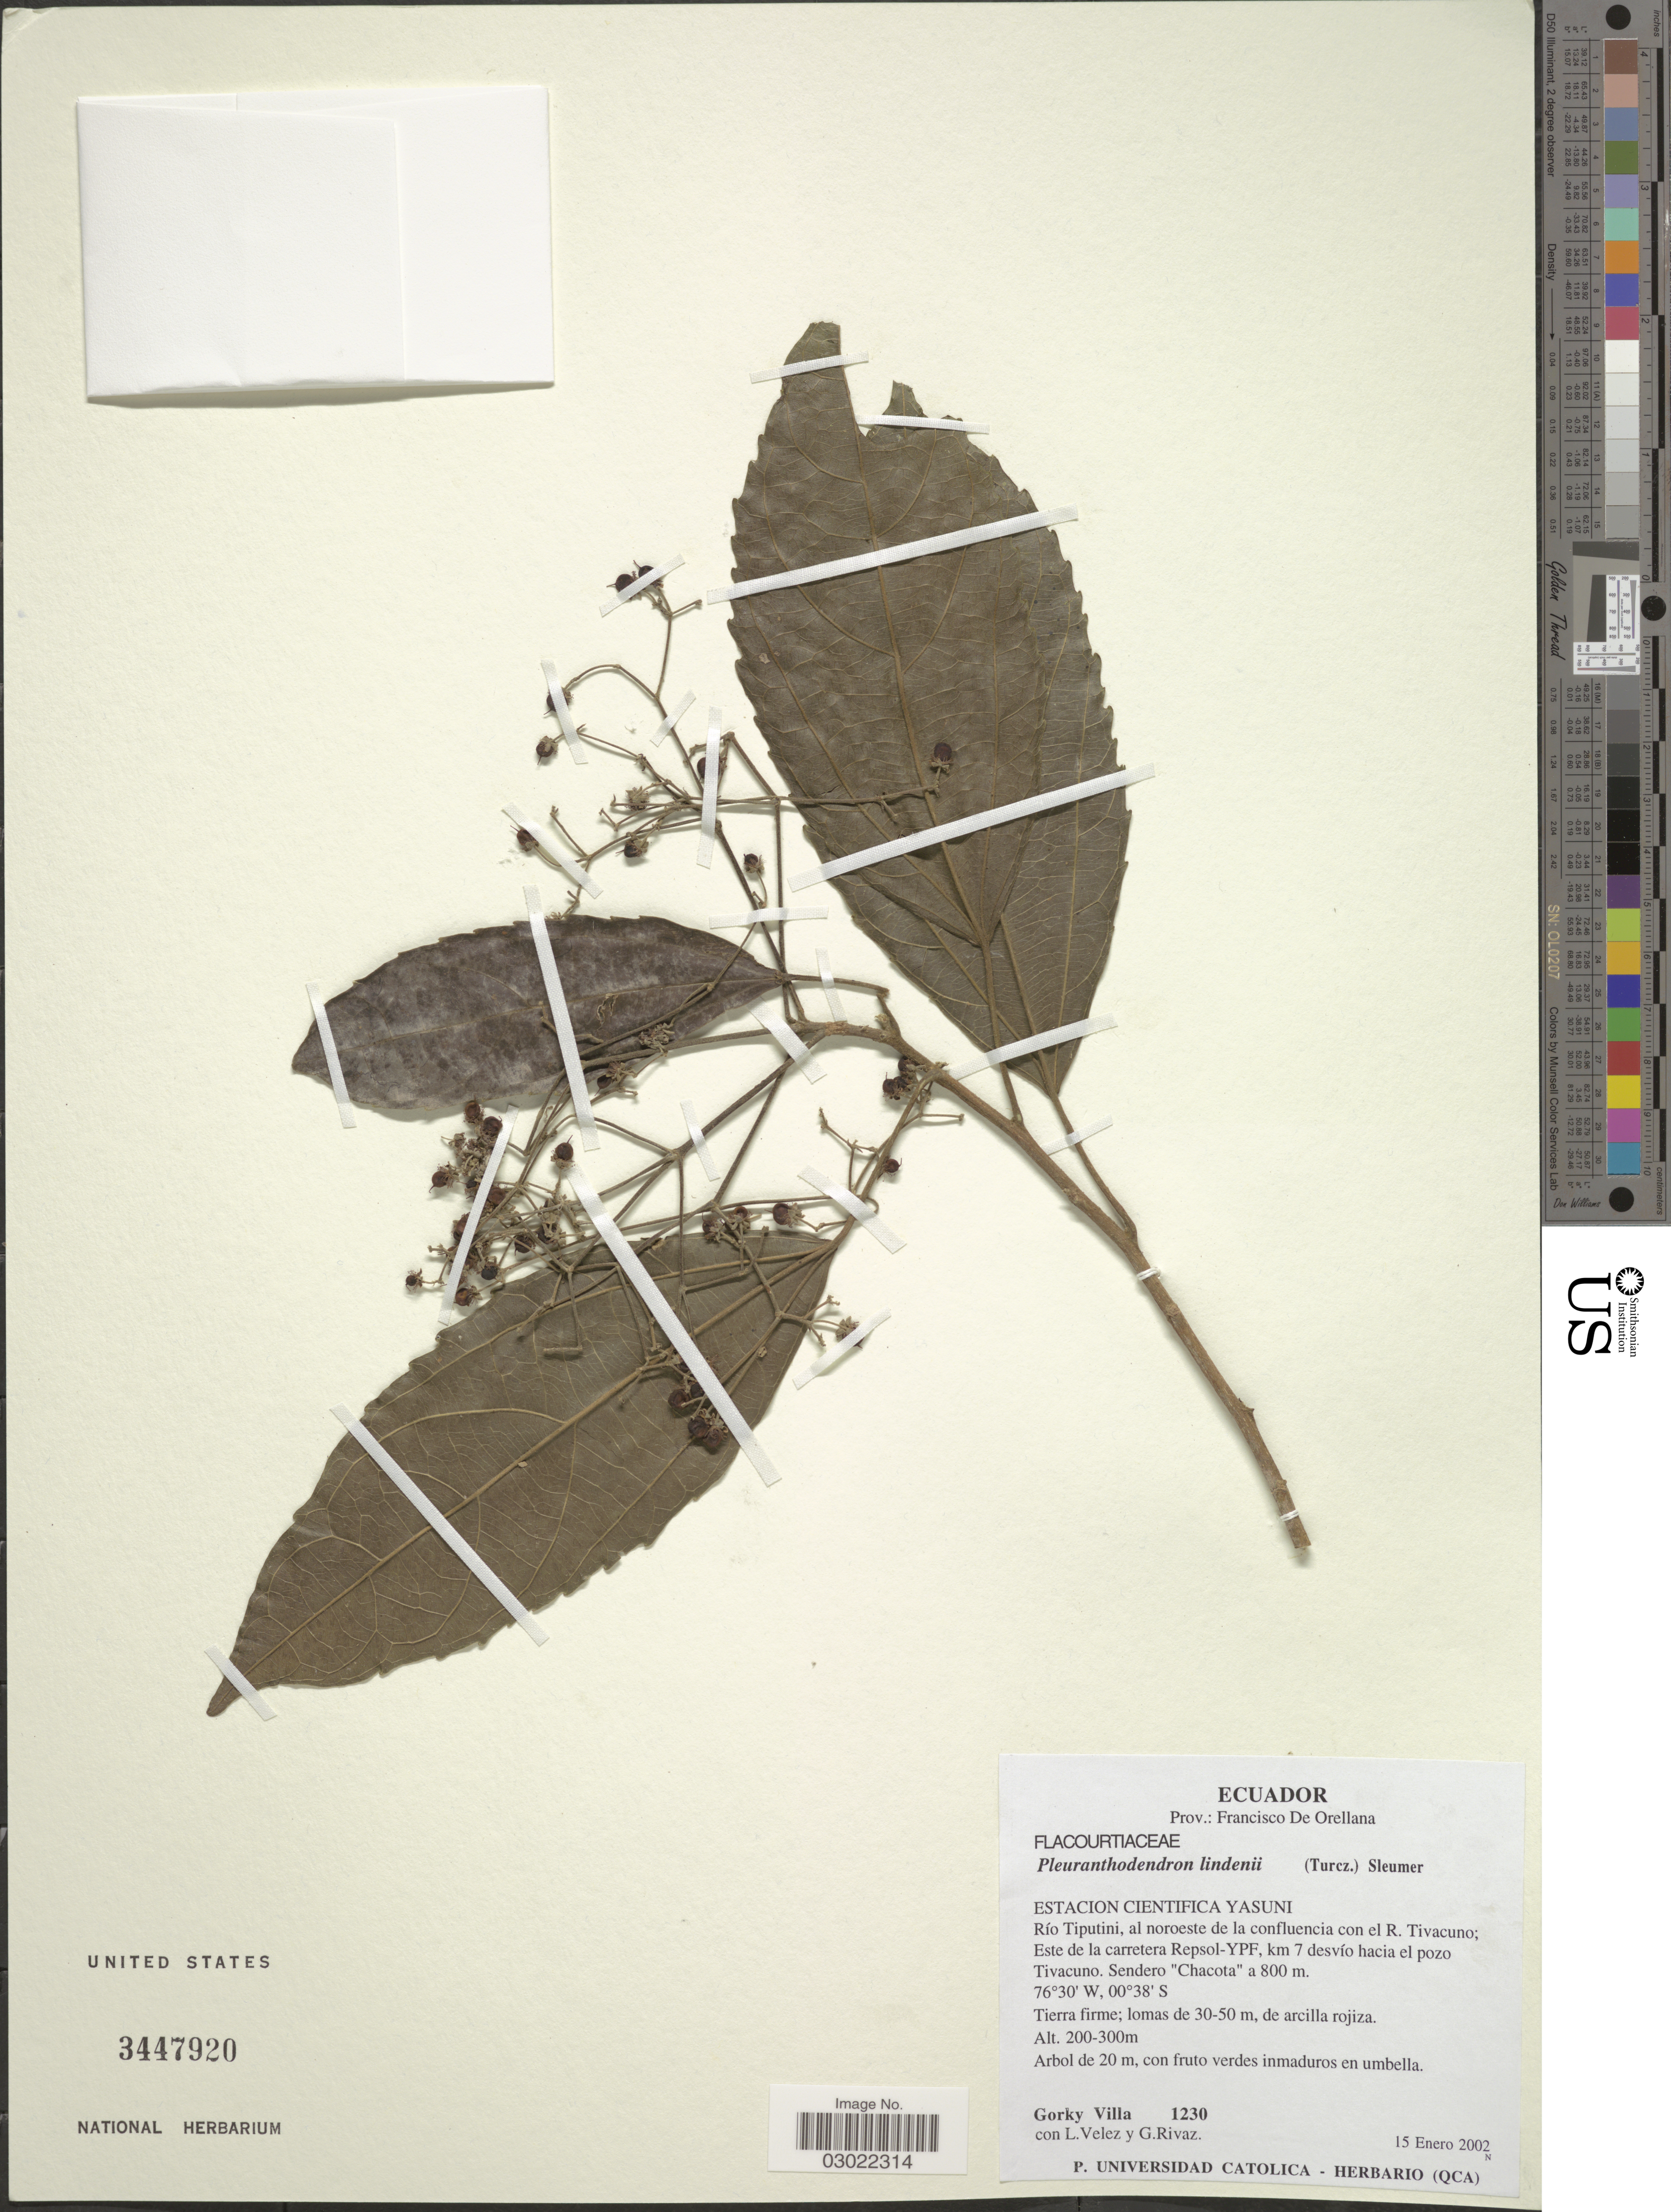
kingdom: Plantae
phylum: Tracheophyta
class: Magnoliopsida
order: Malpighiales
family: Salicaceae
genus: Pleuranthodendron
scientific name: Pleuranthodendron lindenii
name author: (Turcz.) Sleumer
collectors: G. Villa, L. Velez & G. Rivaz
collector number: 1230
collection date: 2002-01-15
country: Ecuador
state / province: Orellana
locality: Prov.: Francisco De Orellana. Estacion Cientifica Yasuni. Río Tiputini, al noroeste de la confluencia con el R. Tivacuno; Este de la carretera Repsol-YPF, km 7 desvío hacia el pozo Tivacuno. Sendero "Chacota".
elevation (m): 800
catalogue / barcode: US 3447920